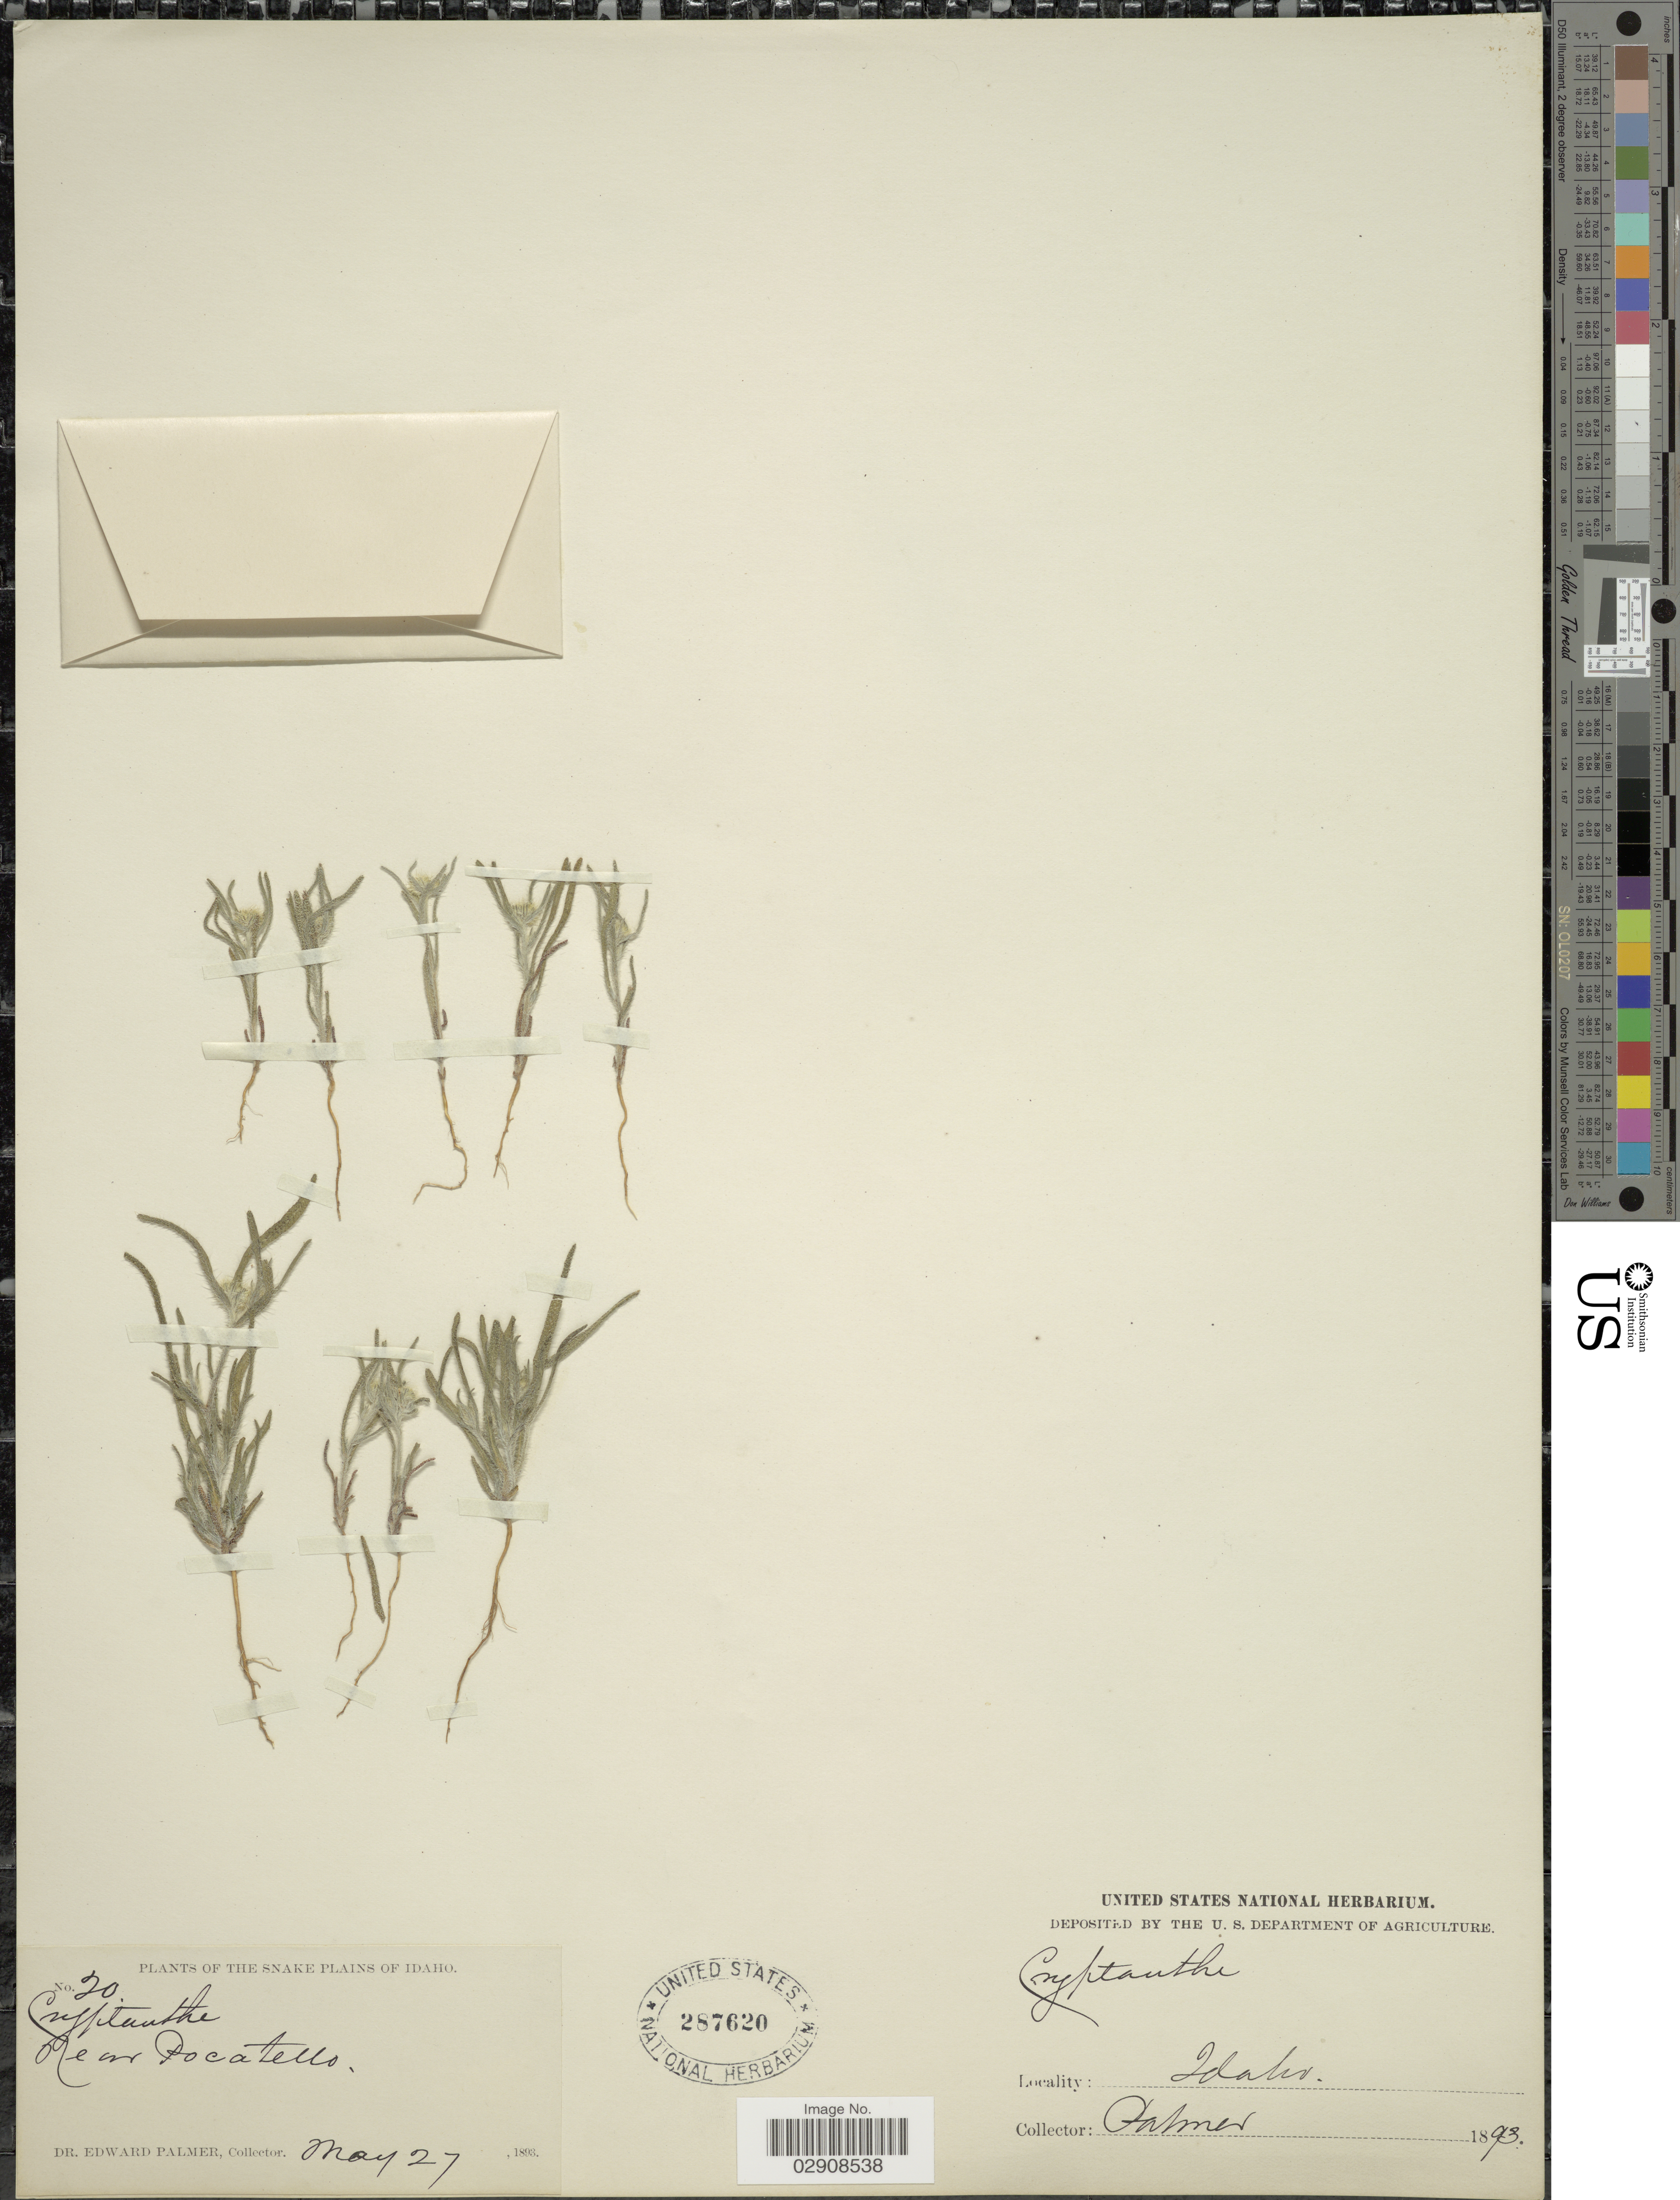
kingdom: Plantae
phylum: Tracheophyta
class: Magnoliopsida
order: Boraginales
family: Boraginaceae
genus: Cryptantha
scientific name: Cryptantha sp.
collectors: E. Palmer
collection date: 1893-05-27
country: United States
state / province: Idaho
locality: Snake Plains of Idaho. Near Pocatello.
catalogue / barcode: US 287620